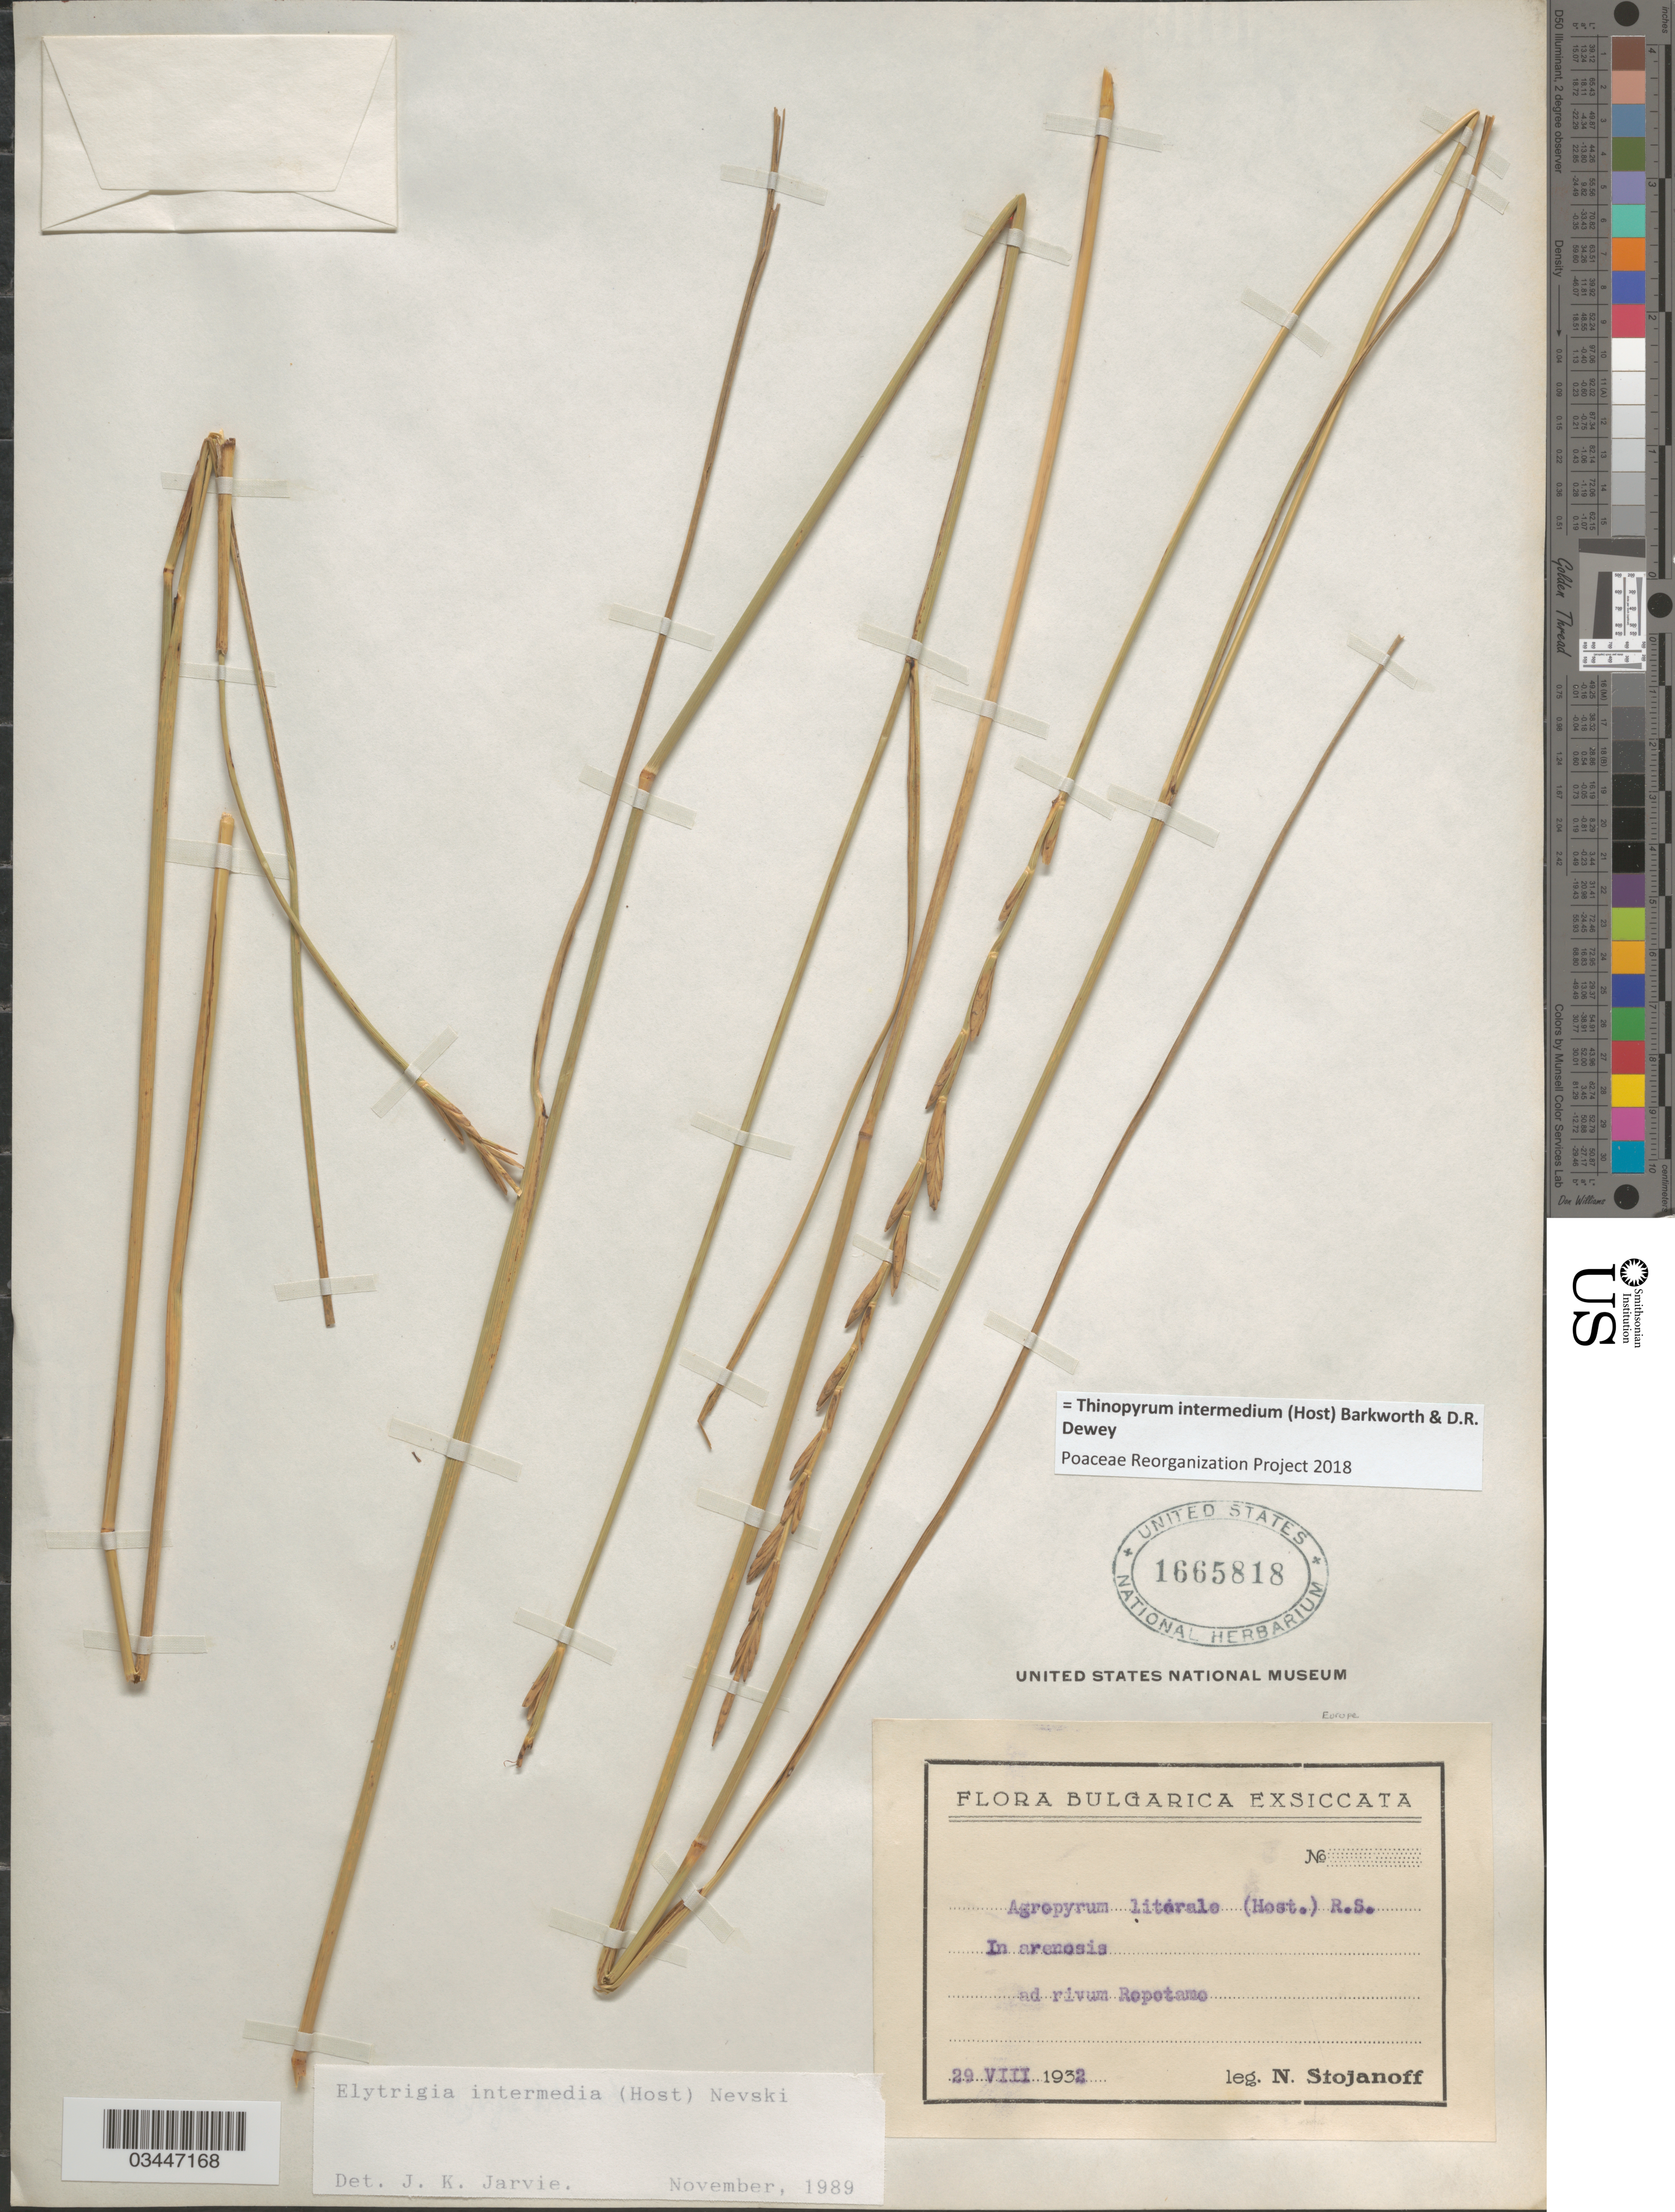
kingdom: Plantae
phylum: Tracheophyta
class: Liliopsida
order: Poales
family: Poaceae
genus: Thinopyrum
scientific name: Thinopyrum intermedium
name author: (Host) Barkworth & Dewey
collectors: N. Stojanoff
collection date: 1932-08-29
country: Bulgaria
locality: Bulgarica. In arenosis ad rivum Ropotamo.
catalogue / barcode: US 1665818